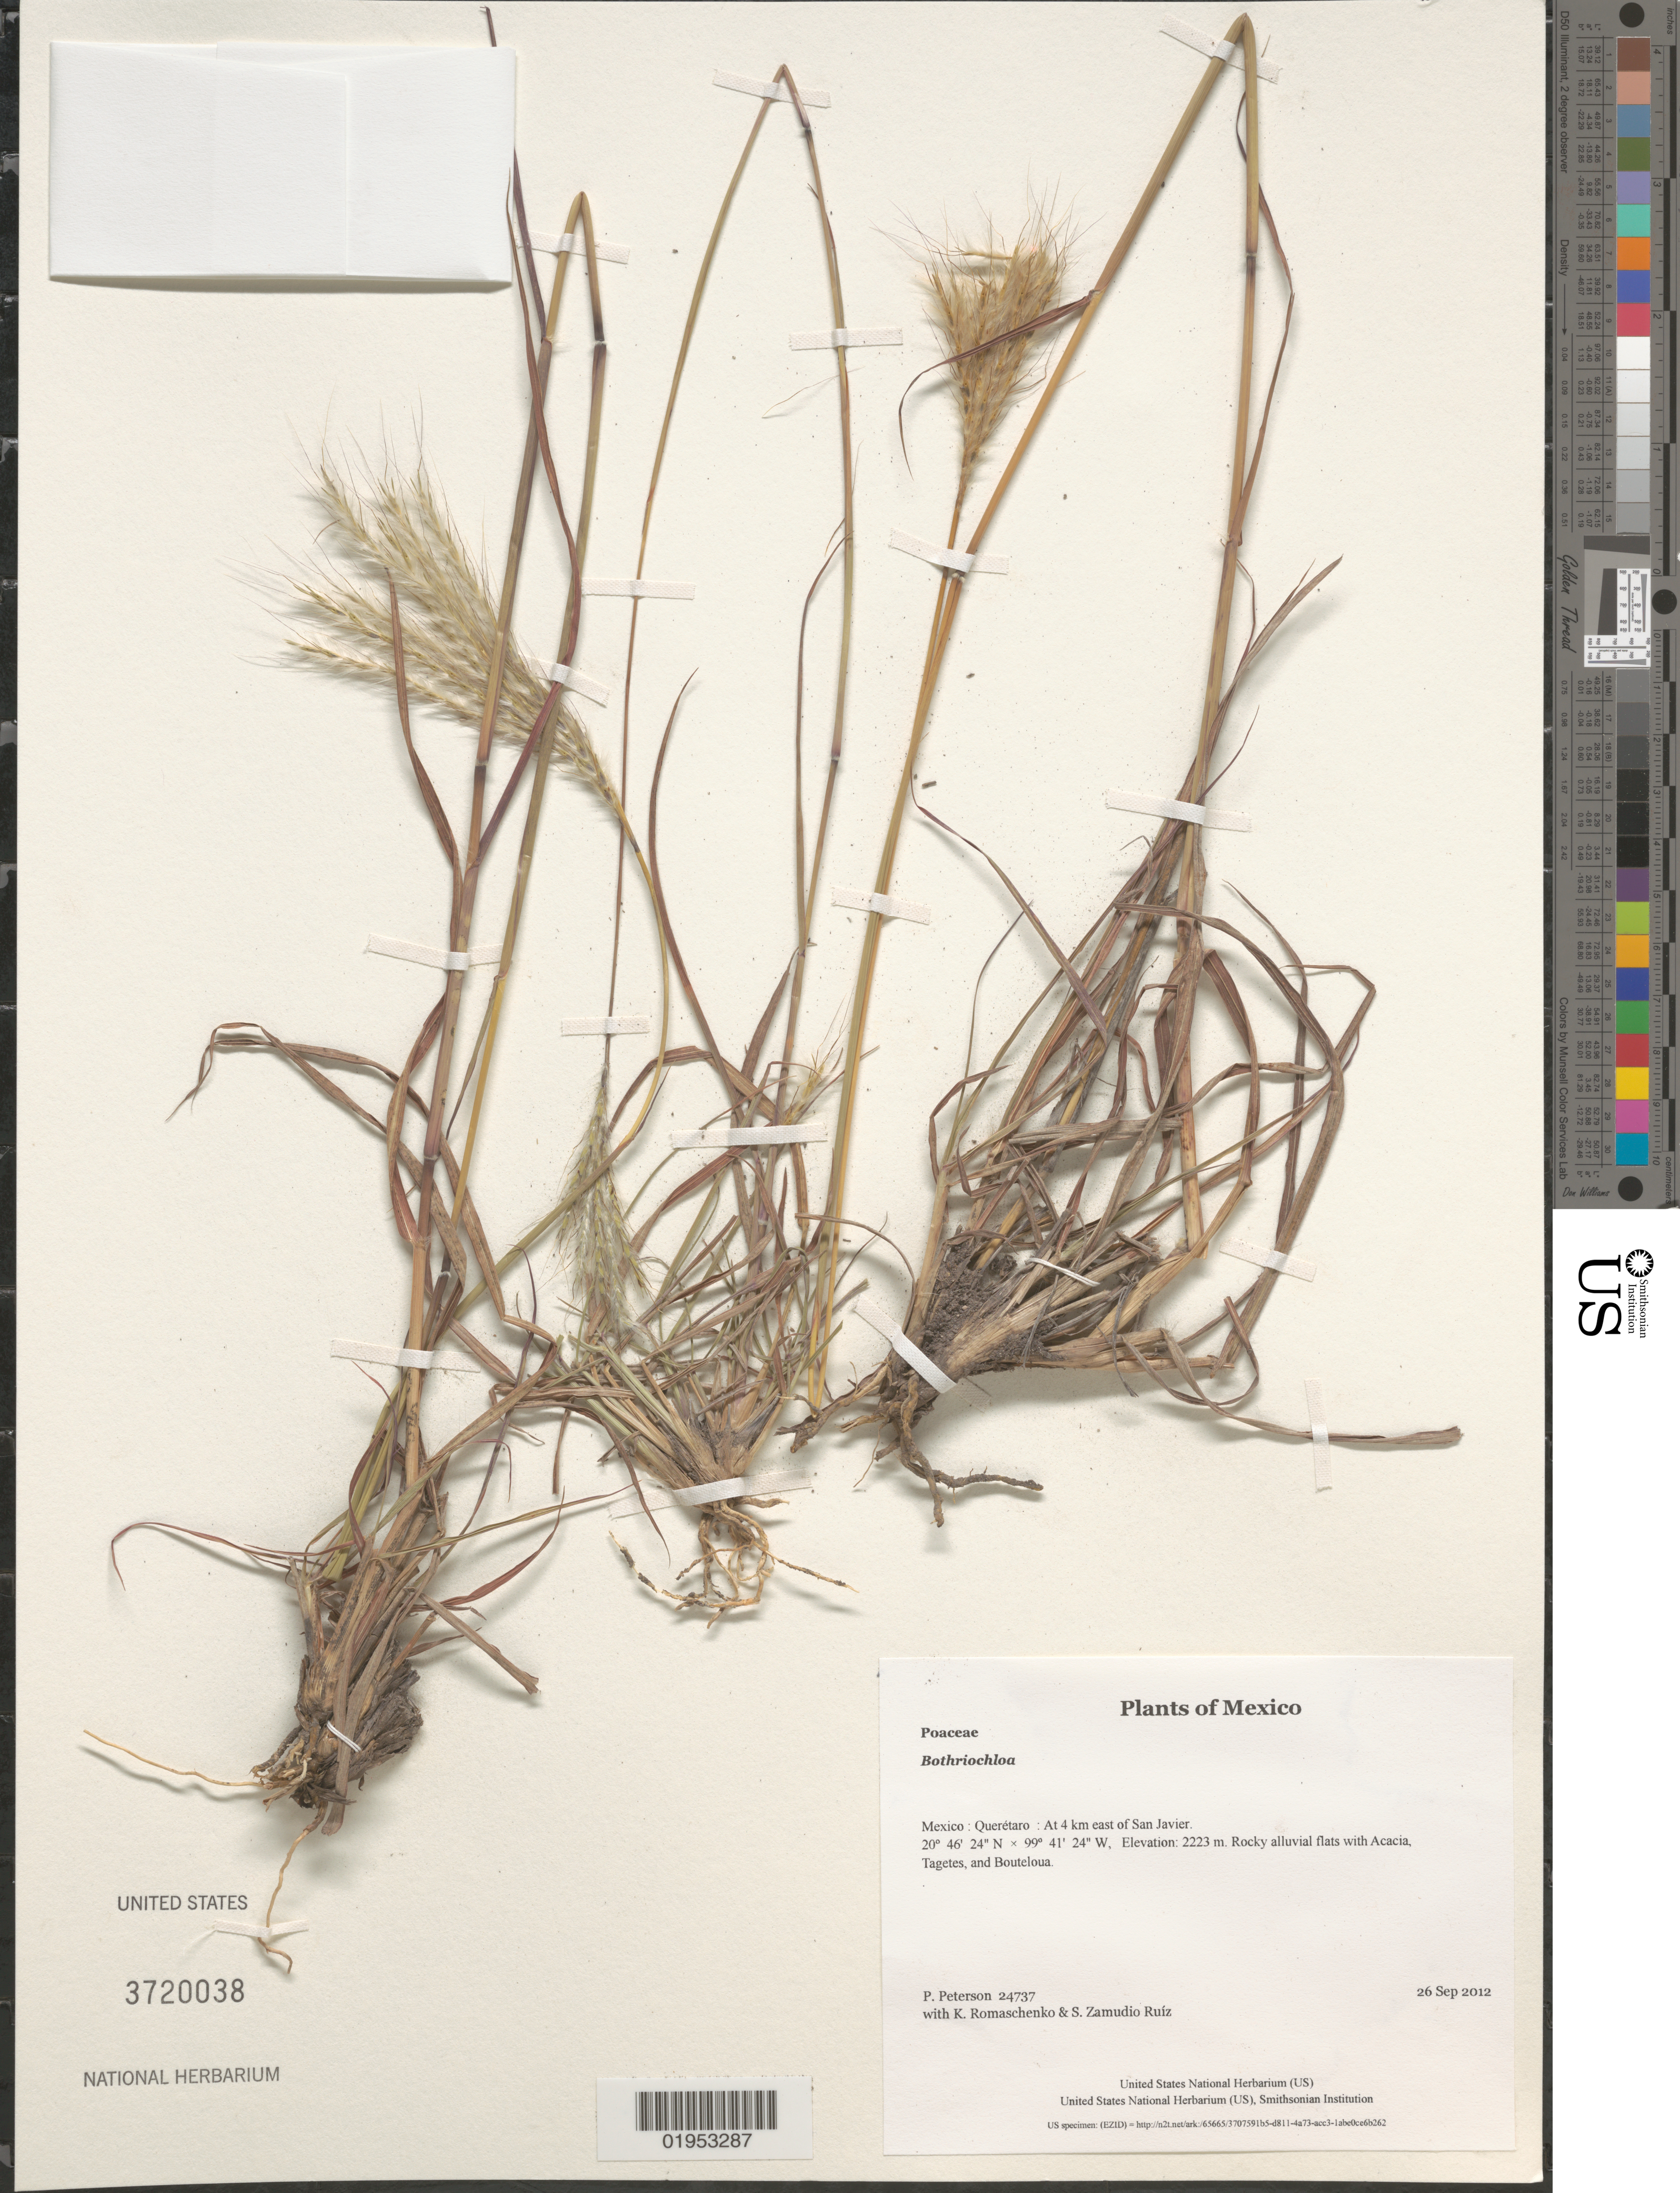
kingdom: Plantae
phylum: Tracheophyta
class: Liliopsida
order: Poales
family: Poaceae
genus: Bothriochloa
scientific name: Bothriochloa sp.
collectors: P. M. Peterson, K. Romaschenko & S. Zamudio Ruíz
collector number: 24737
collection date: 2012-09-26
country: Mexico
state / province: Querétaro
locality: At 4 km east of San Javier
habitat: Rocky alluvial flats with Acacia, Tagetes, and Bouteloua.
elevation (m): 2223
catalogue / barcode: US 3720038